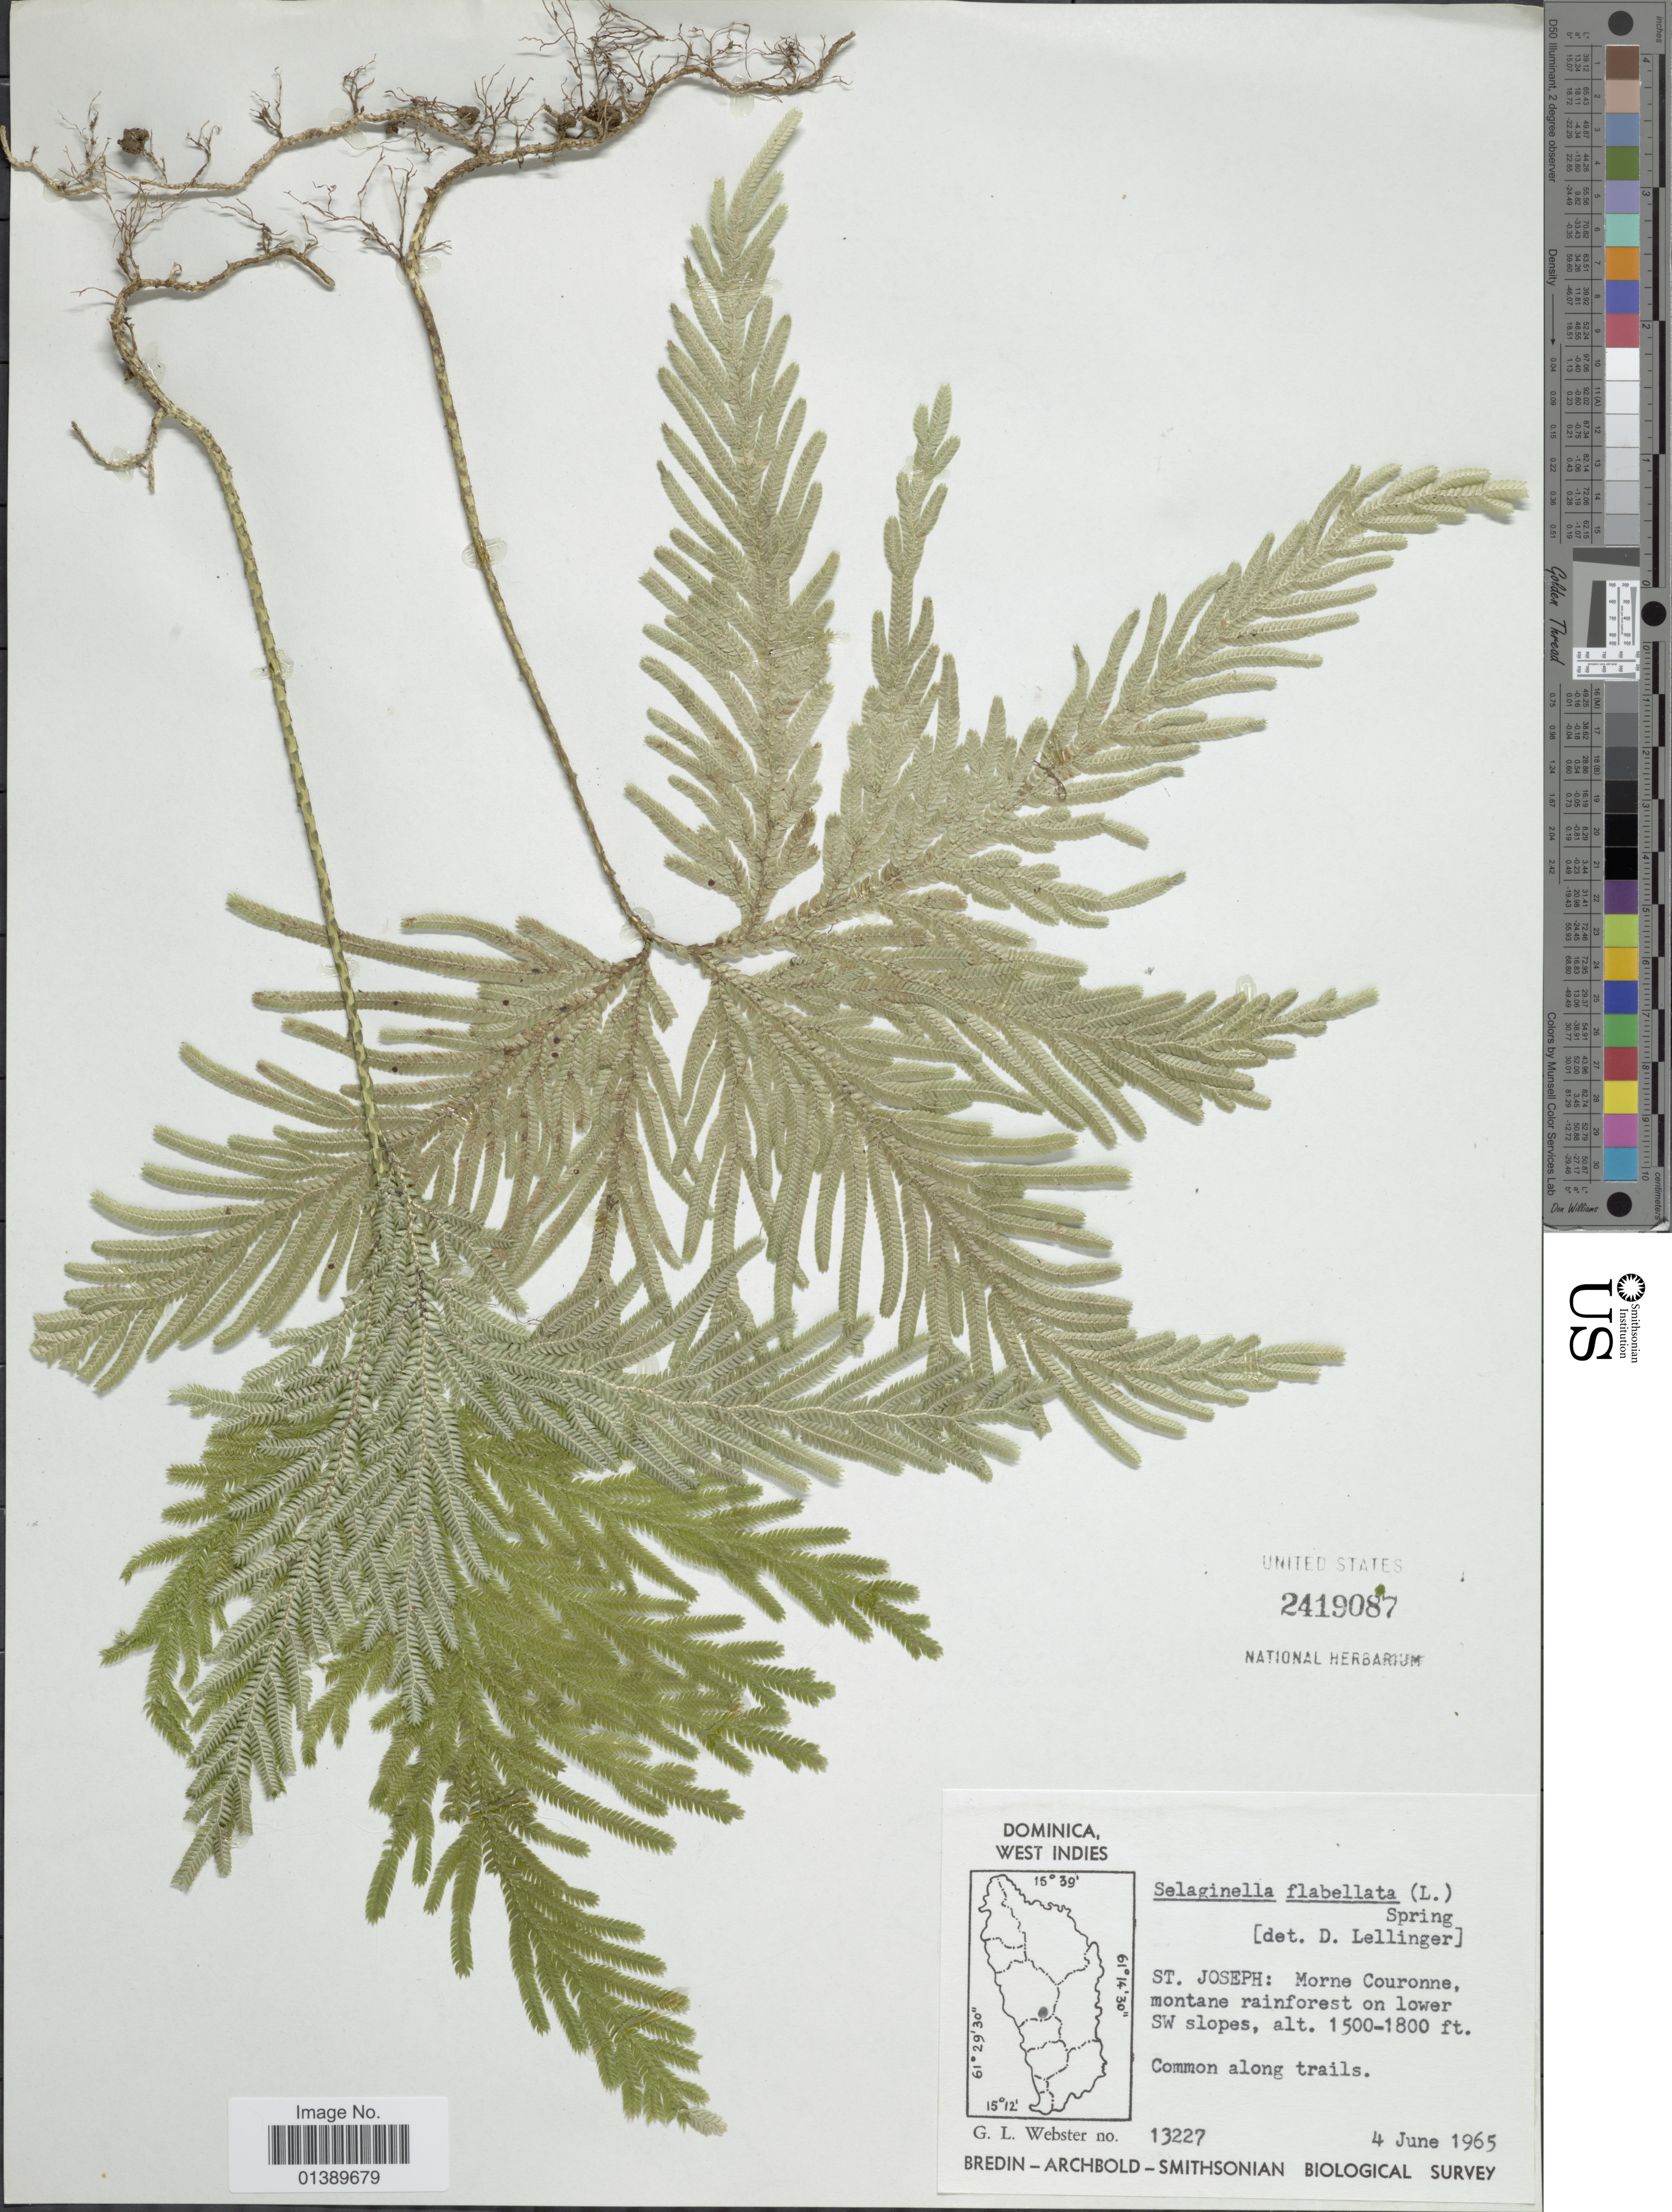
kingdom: Plantae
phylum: Tracheophyta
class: Lycopodiopsida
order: Selaginellales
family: Selaginellaceae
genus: Selaginella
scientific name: Selaginella flabellata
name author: L.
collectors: G. L. Webster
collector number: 13227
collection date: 1965-06-04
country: Dominica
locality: West Indies, St Joseph: Morne Couronne, monane rainforest on lower SW slopes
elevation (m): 457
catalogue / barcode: US 249087